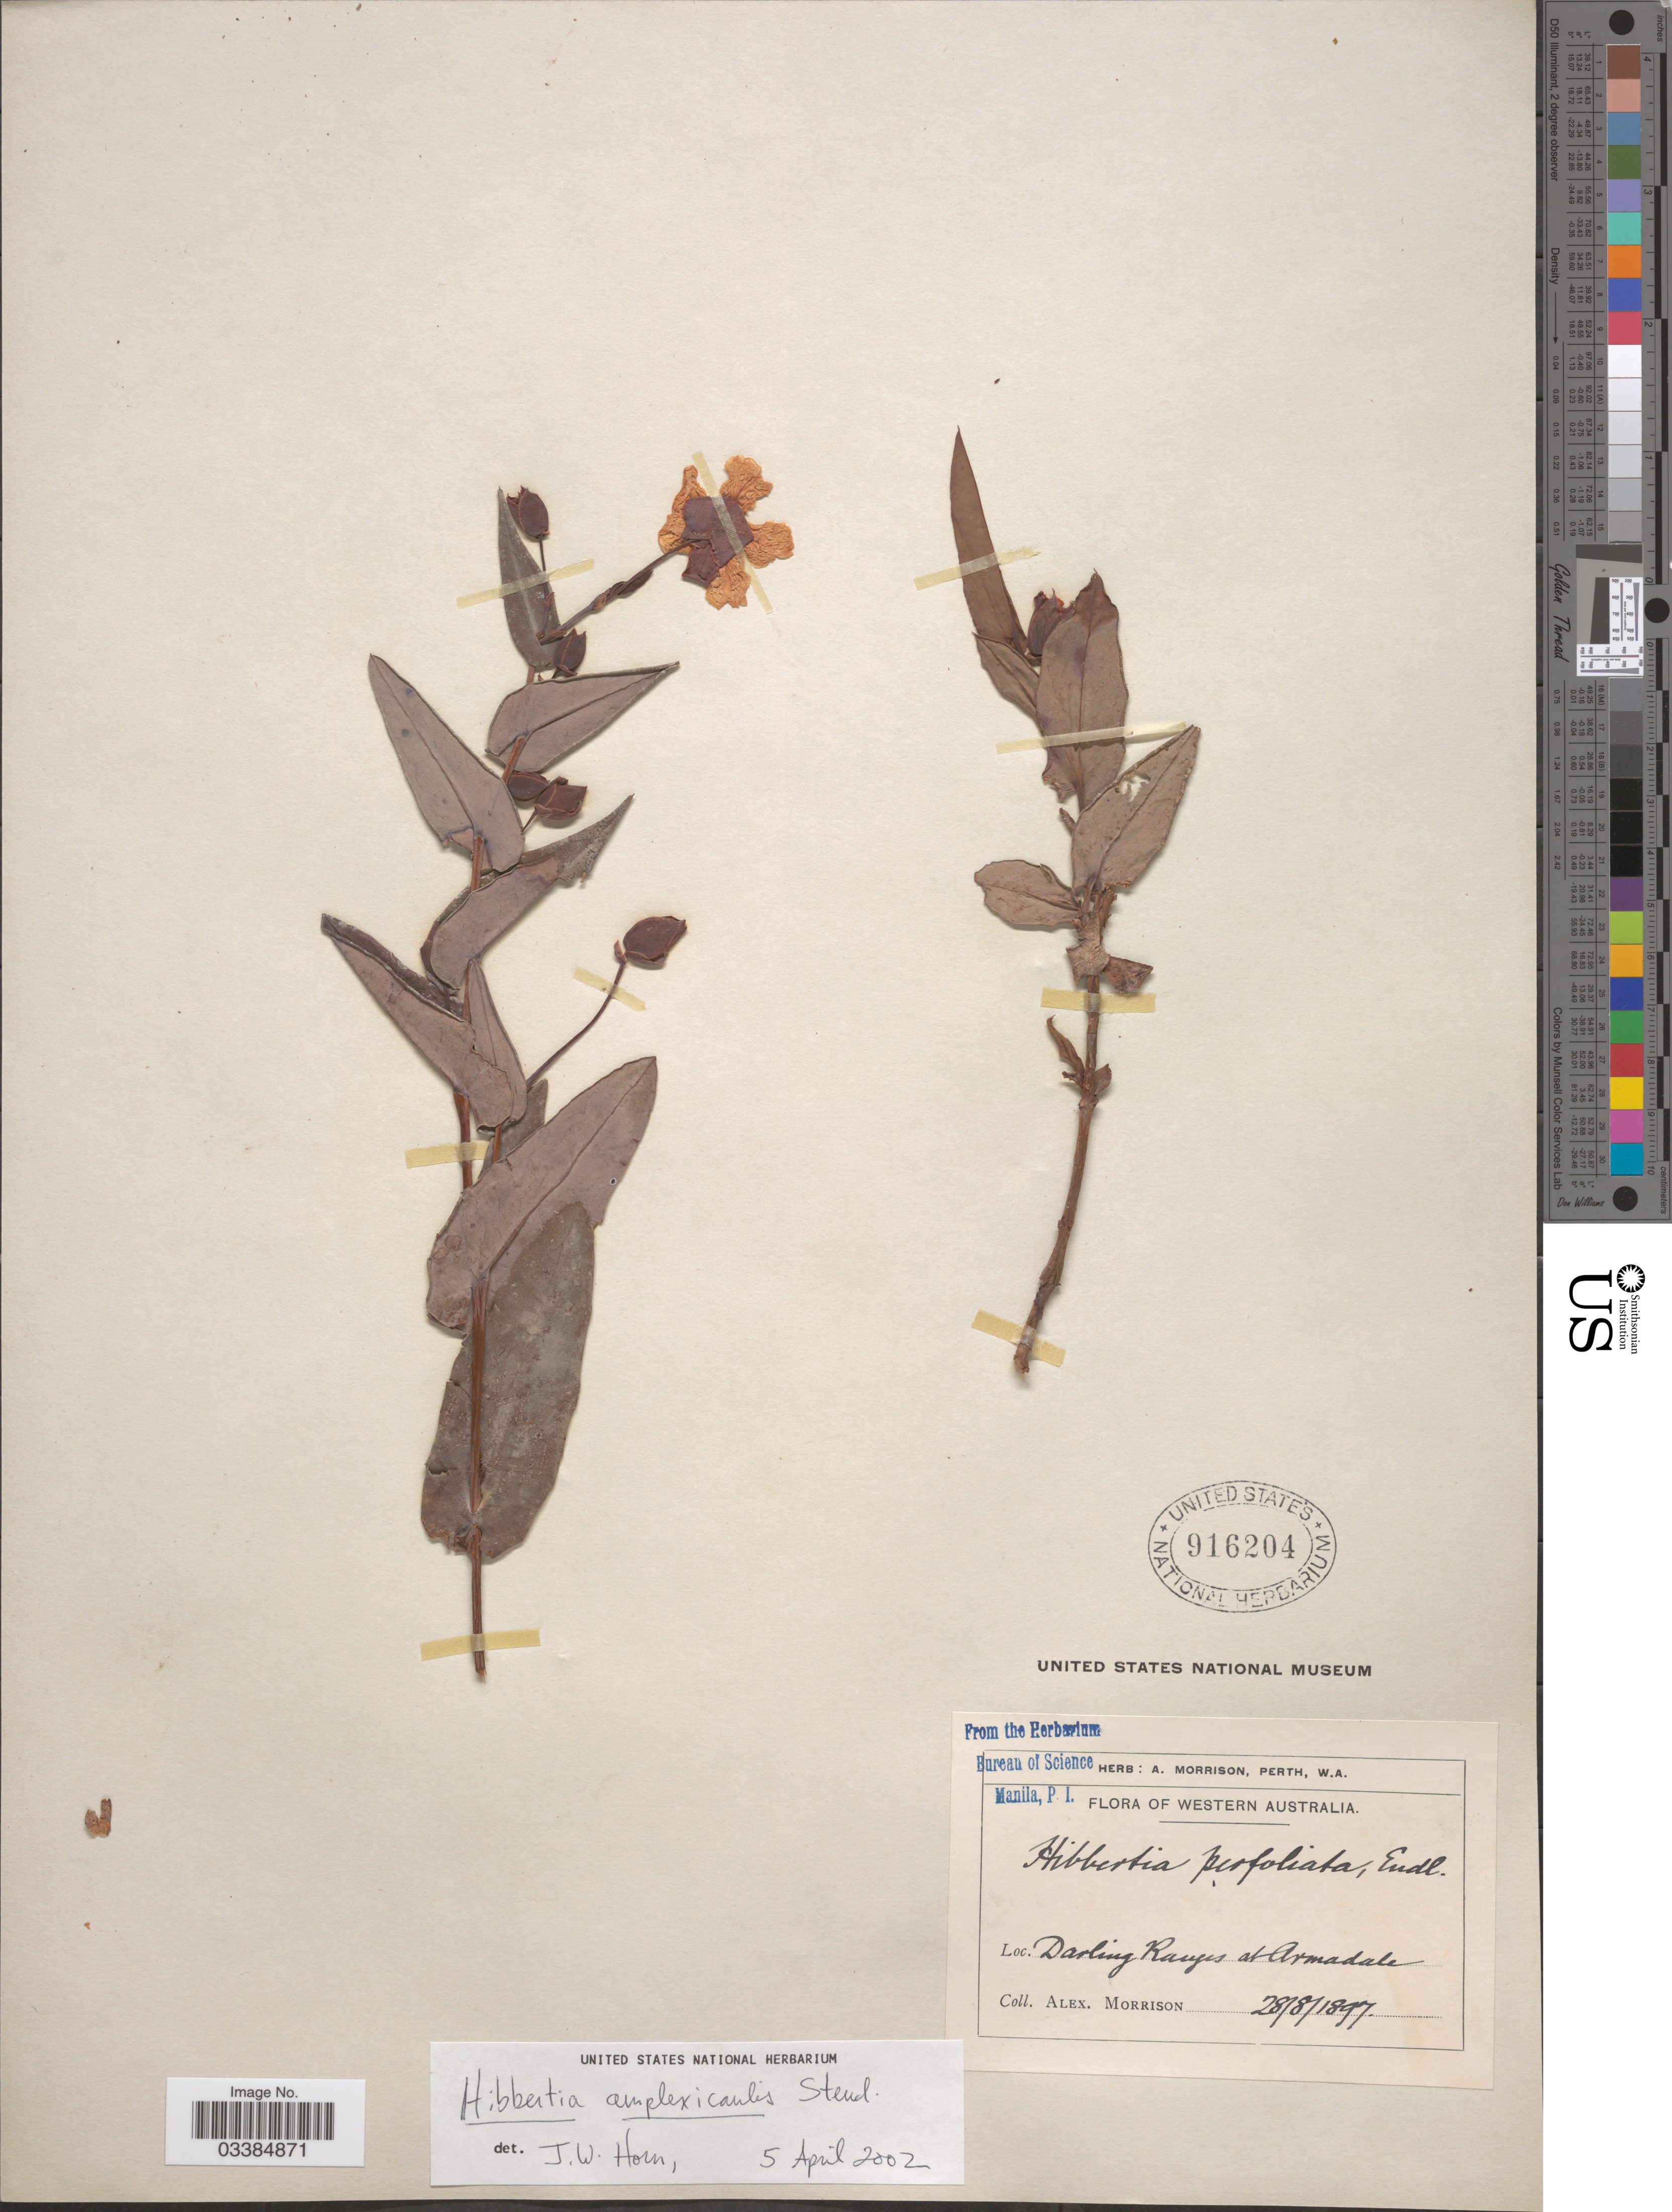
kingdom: Plantae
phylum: Tracheophyta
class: Magnoliopsida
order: Dilleniales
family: Dilleniaceae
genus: Hibbertia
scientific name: Hibbertia amplexicaulis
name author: Steud.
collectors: A. Morrison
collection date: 1897-08-28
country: Australia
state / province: Western Australia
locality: Darling Ranges at Armadale.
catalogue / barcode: US 916204